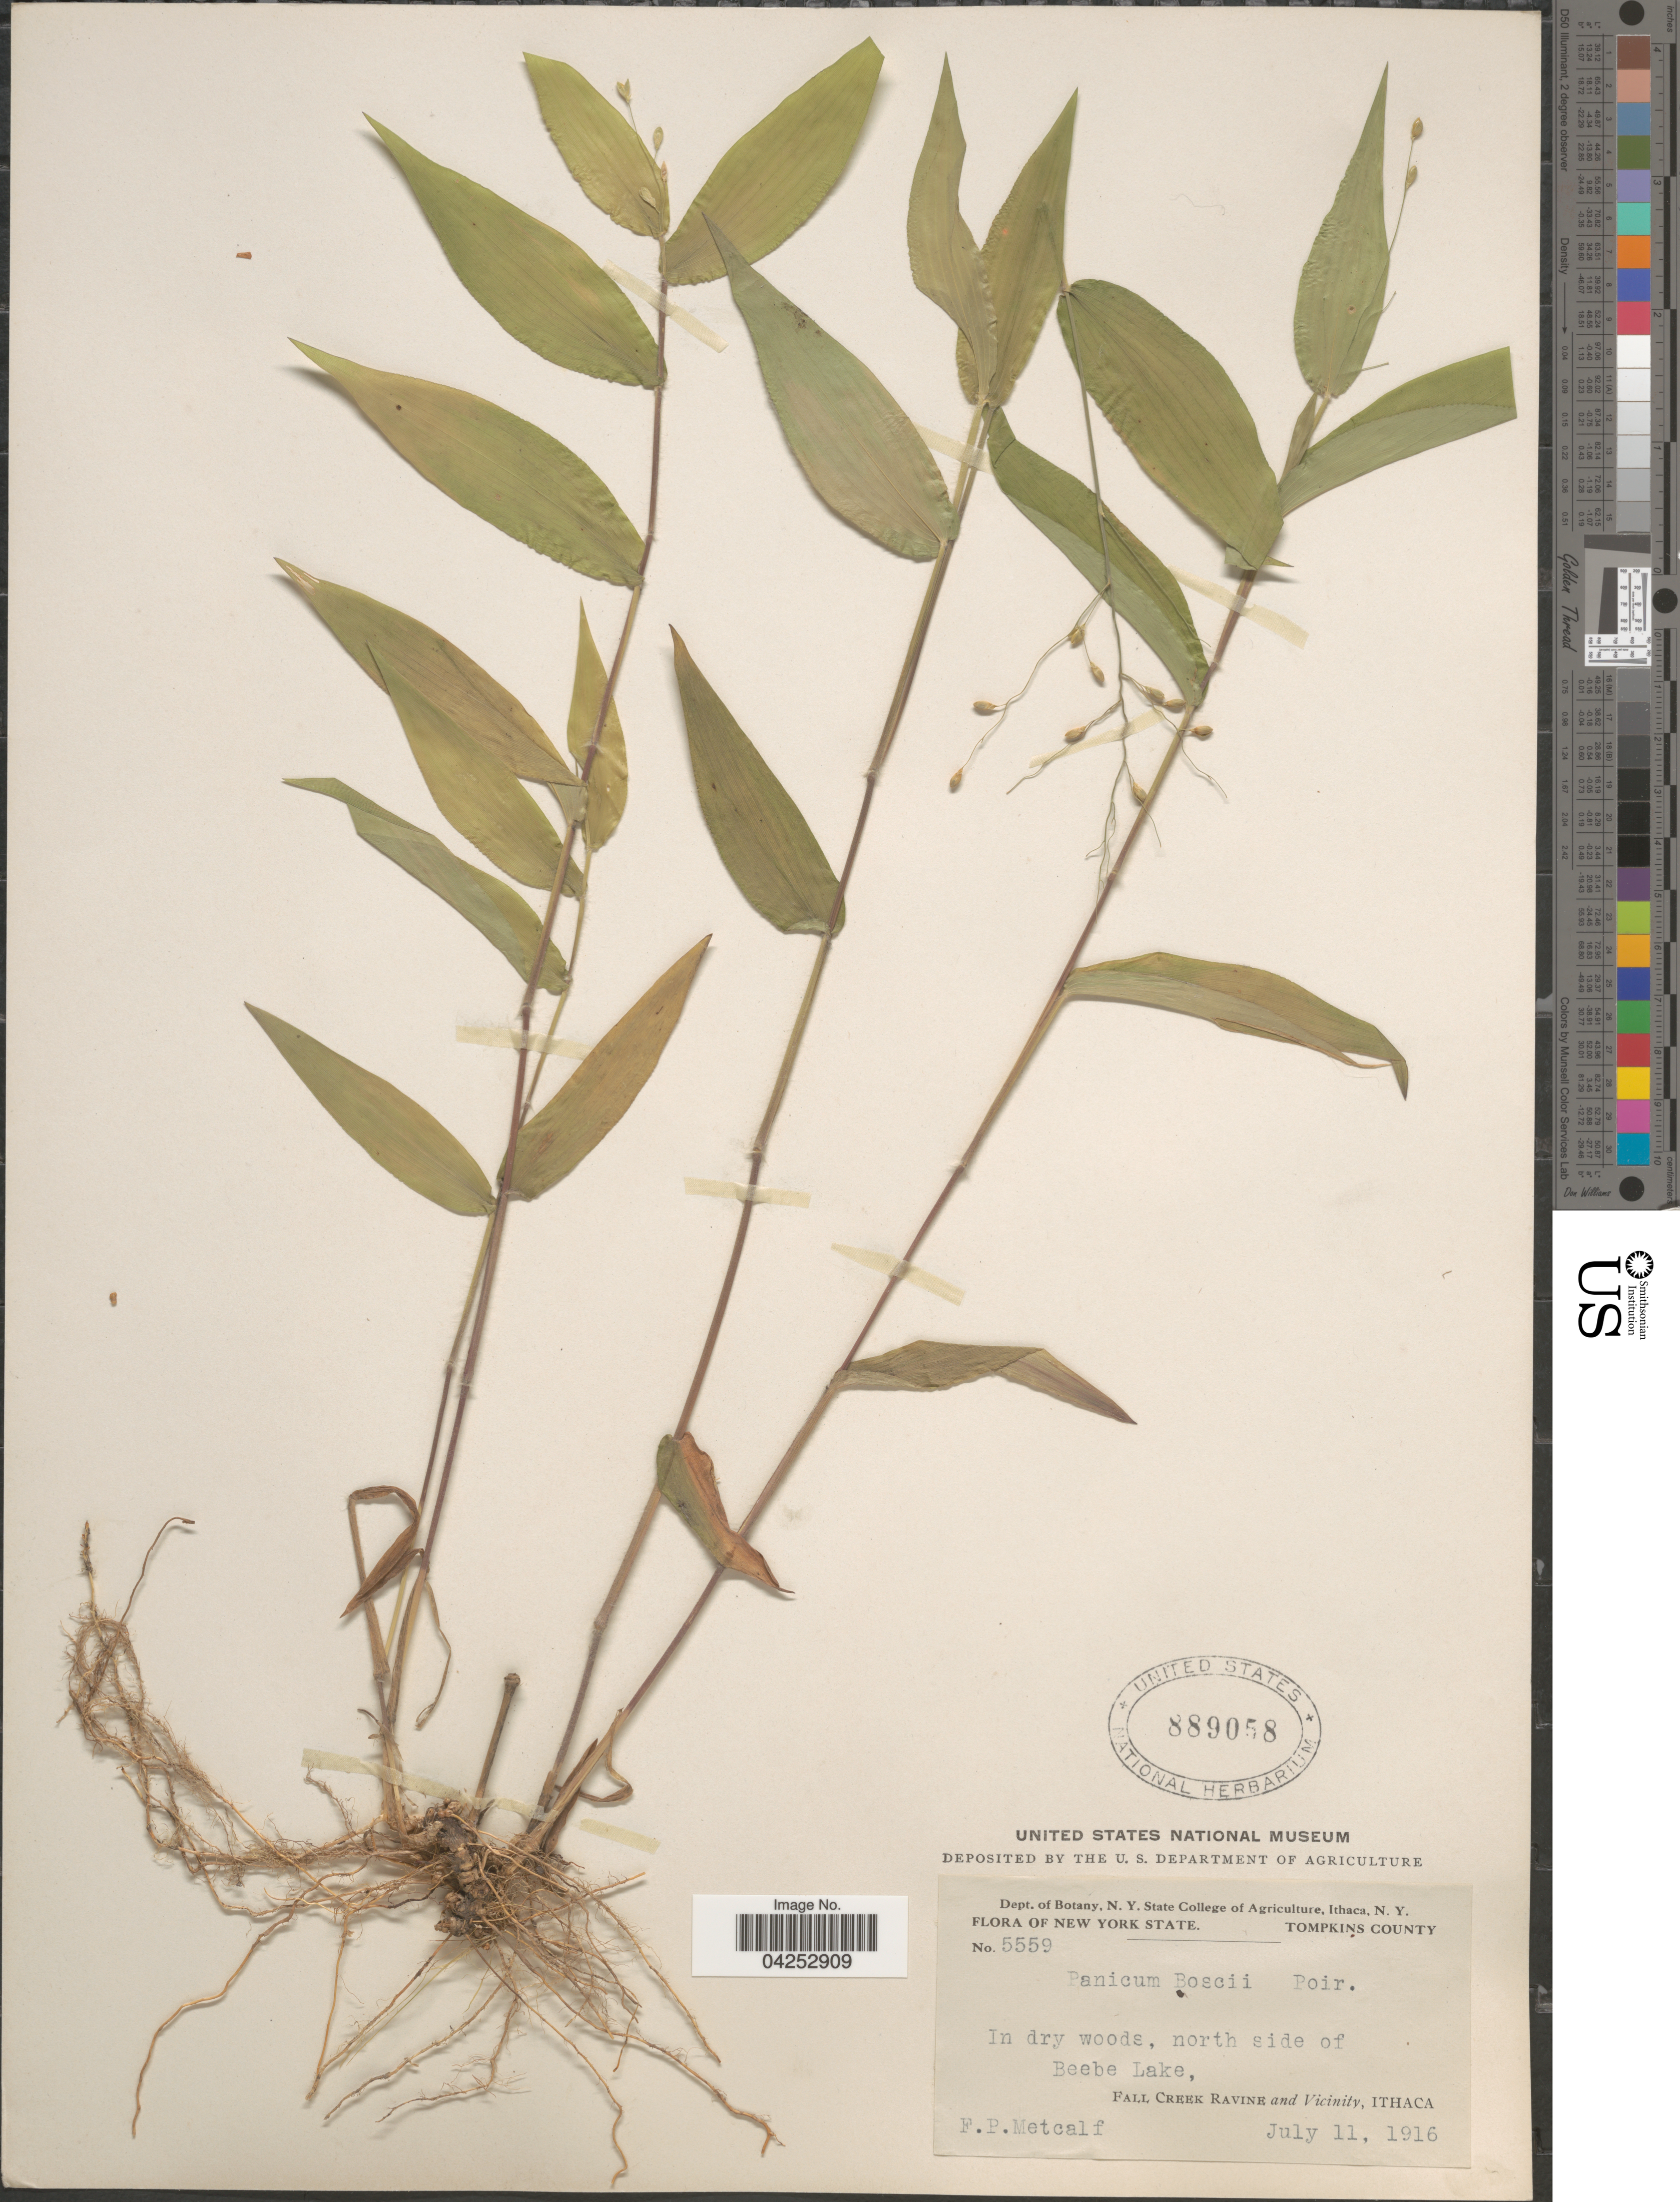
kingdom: Plantae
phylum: Tracheophyta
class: Liliopsida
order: Poales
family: Poaceae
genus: Dichanthelium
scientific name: Dichanthelium boscii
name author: (Poir.) Gould & C.A. Clark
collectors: F. Metcalf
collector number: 5559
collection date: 1916-07-11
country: United States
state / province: New York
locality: Tompkins County. In dry woods, north side of Beebe Lake, Fall Creek Ravine and Vicinity, Ithaca.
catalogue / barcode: US 889058